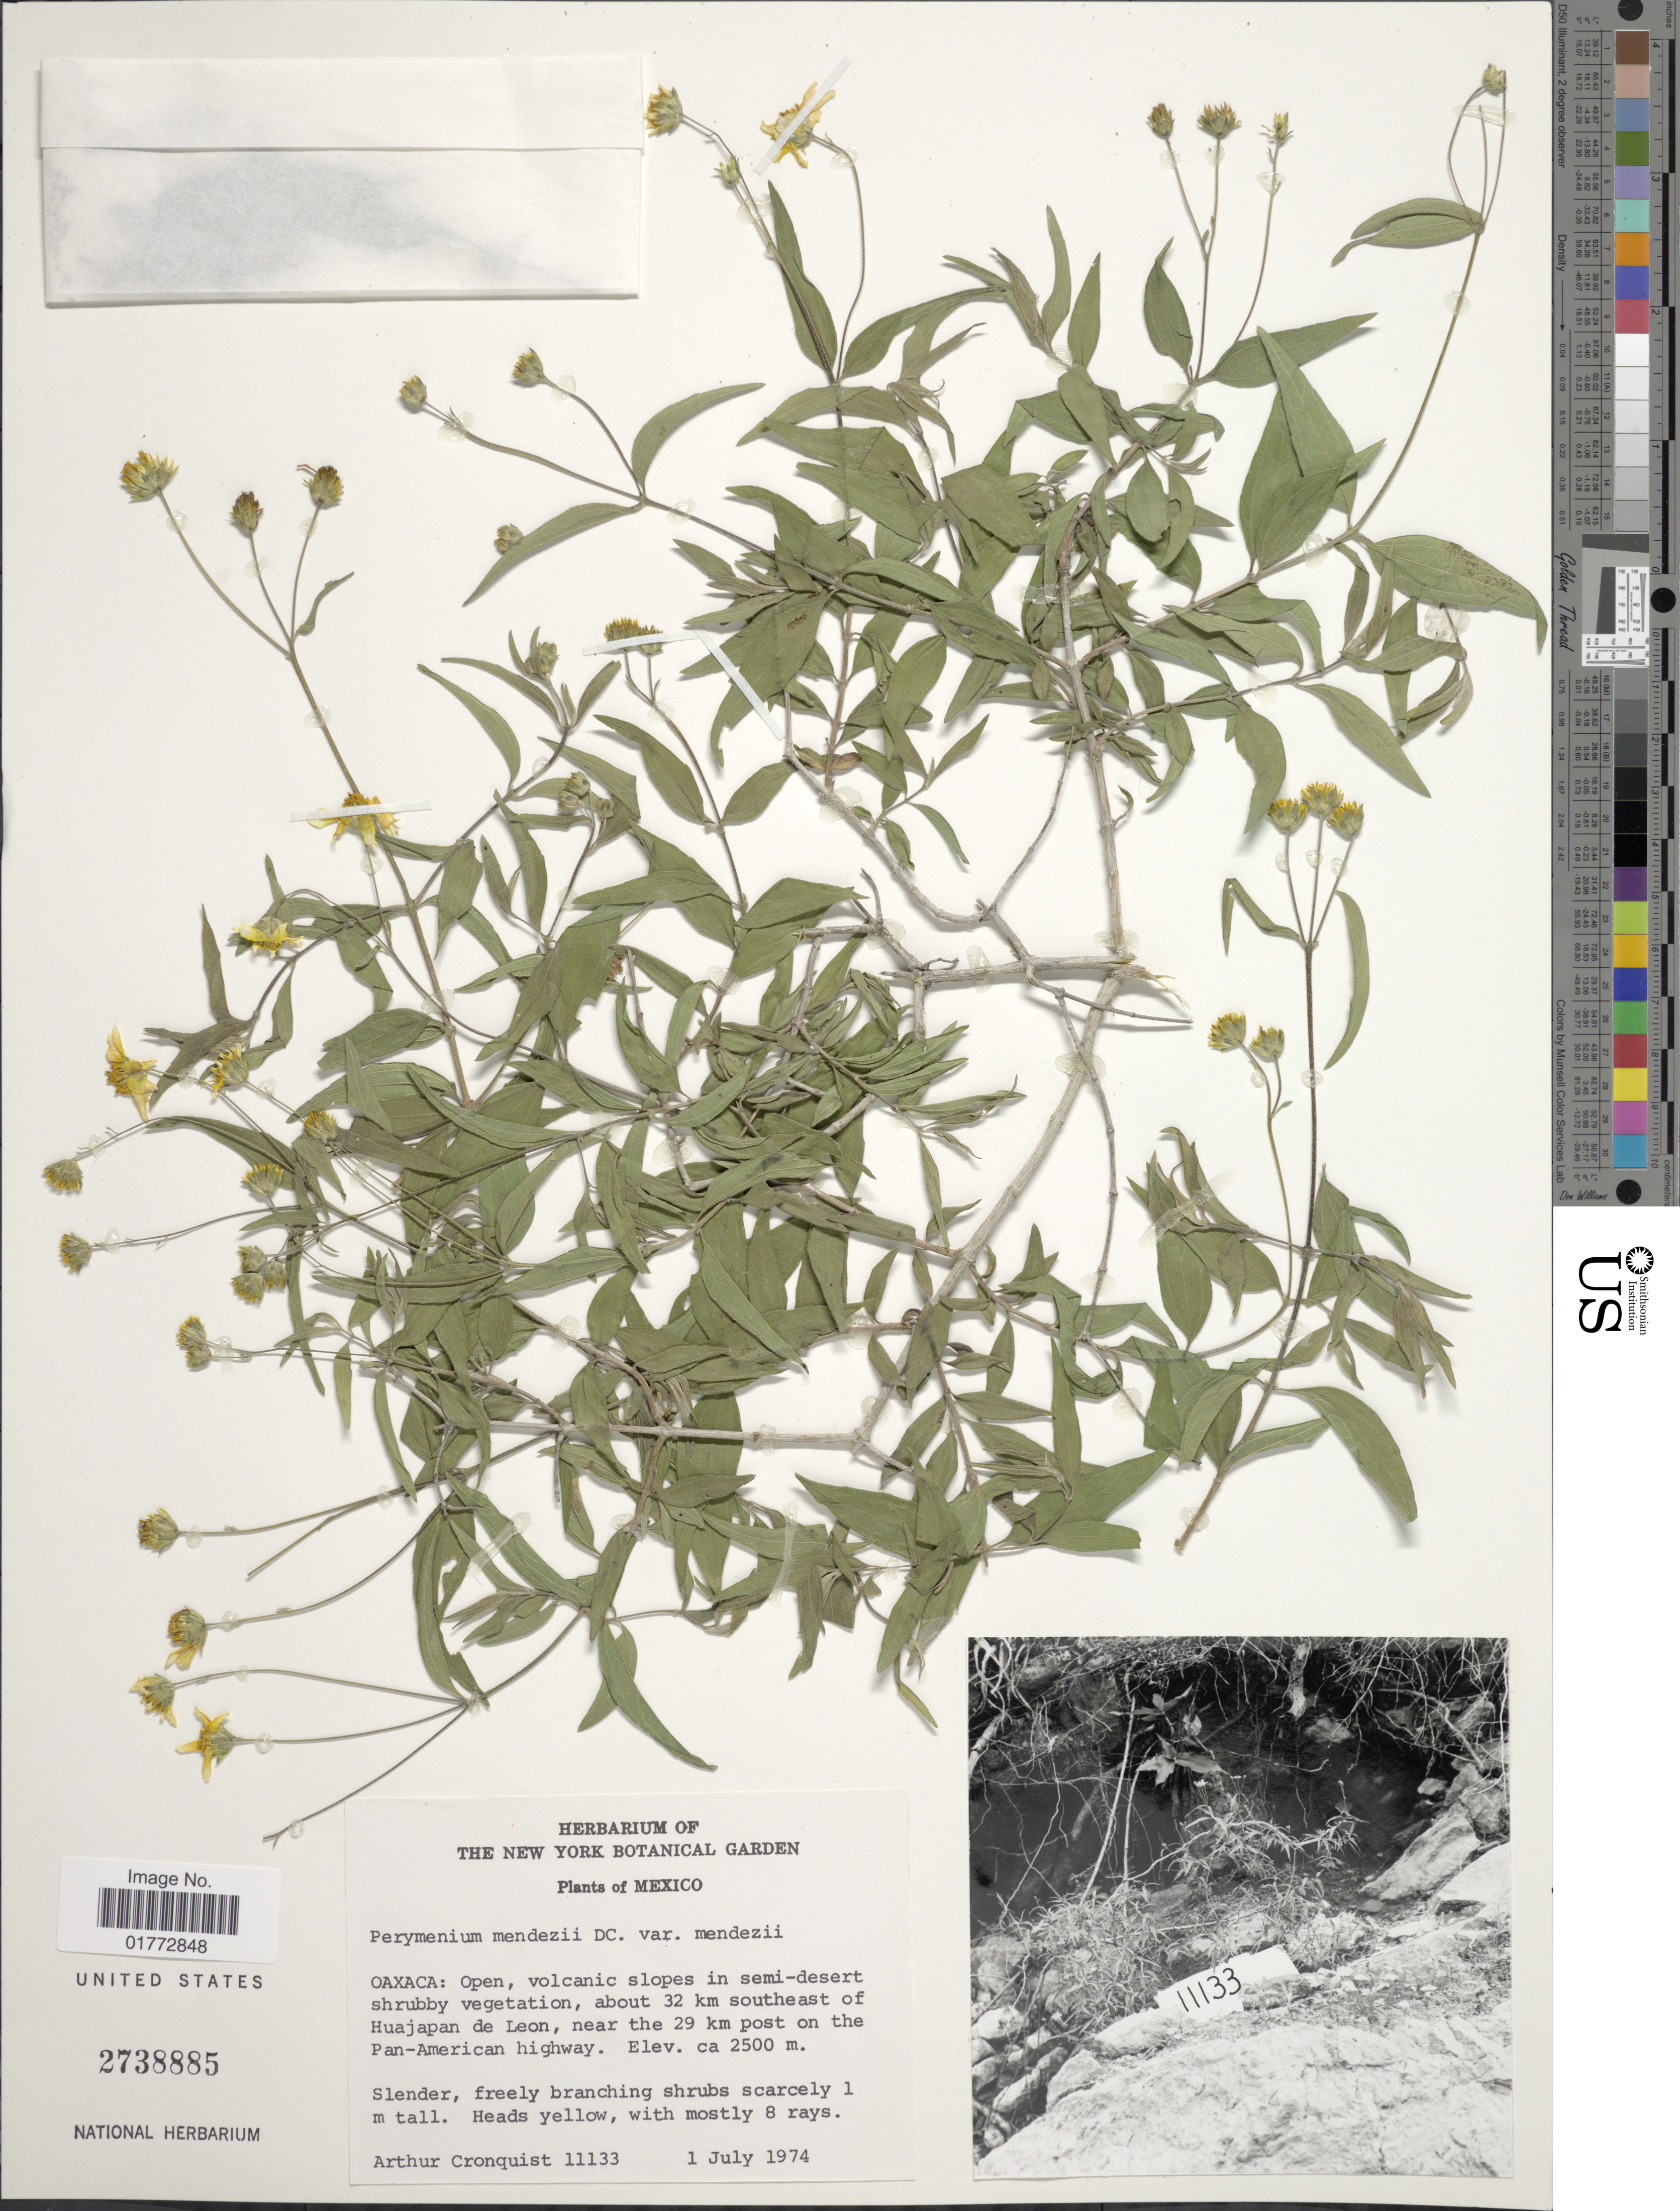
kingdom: Plantae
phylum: Tracheophyta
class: Magnoliopsida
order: Asterales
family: Asteraceae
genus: Perymenium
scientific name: Perymenium mendezii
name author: DC.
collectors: A. J. Cronquist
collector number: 11133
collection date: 1974-07-01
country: Mexico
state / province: Oaxaca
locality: About 32 km southeast of Huajapan de Leon, near the 29 km post on the Pan-American highway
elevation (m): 2500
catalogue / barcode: US 2738885